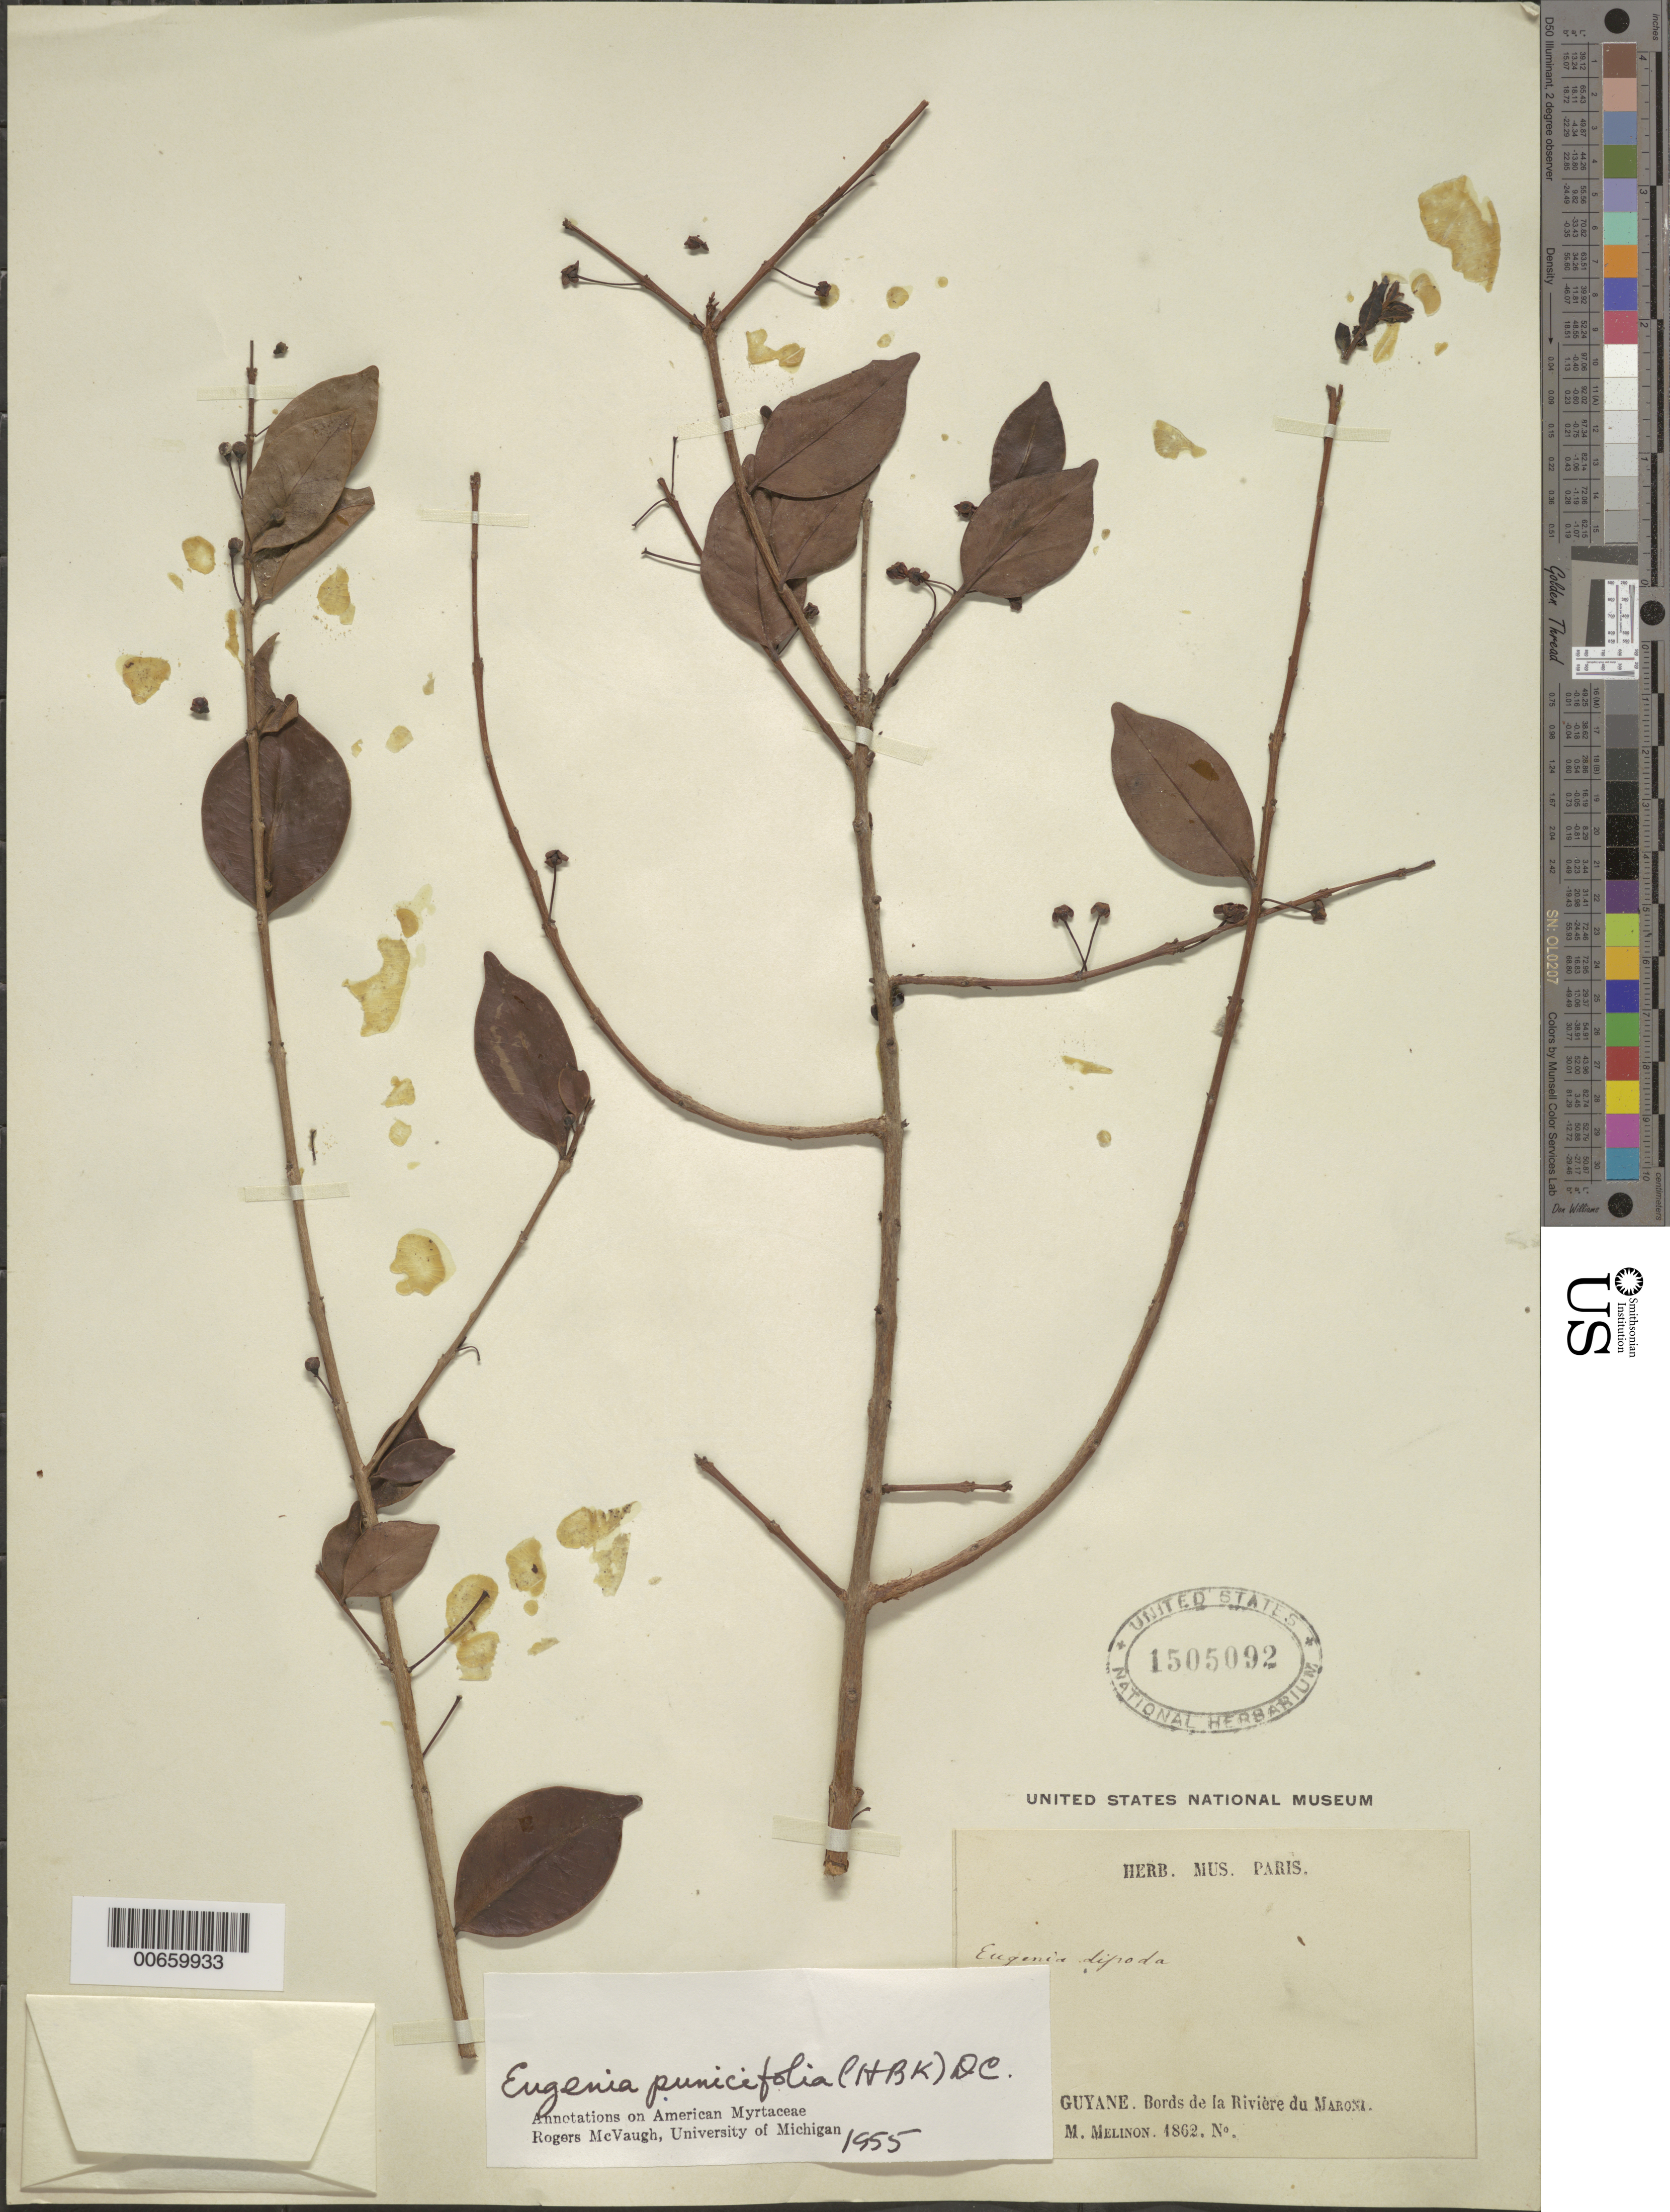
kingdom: Plantae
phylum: Tracheophyta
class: Magnoliopsida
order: Myrtales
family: Myrtaceae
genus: Eugenia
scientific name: Eugenia punicifolia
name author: (Kunth) DC.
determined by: McVaugh, R.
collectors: E. Mélinon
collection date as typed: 1862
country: French Guiana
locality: Maroni R.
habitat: Along river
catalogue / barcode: US 1505092